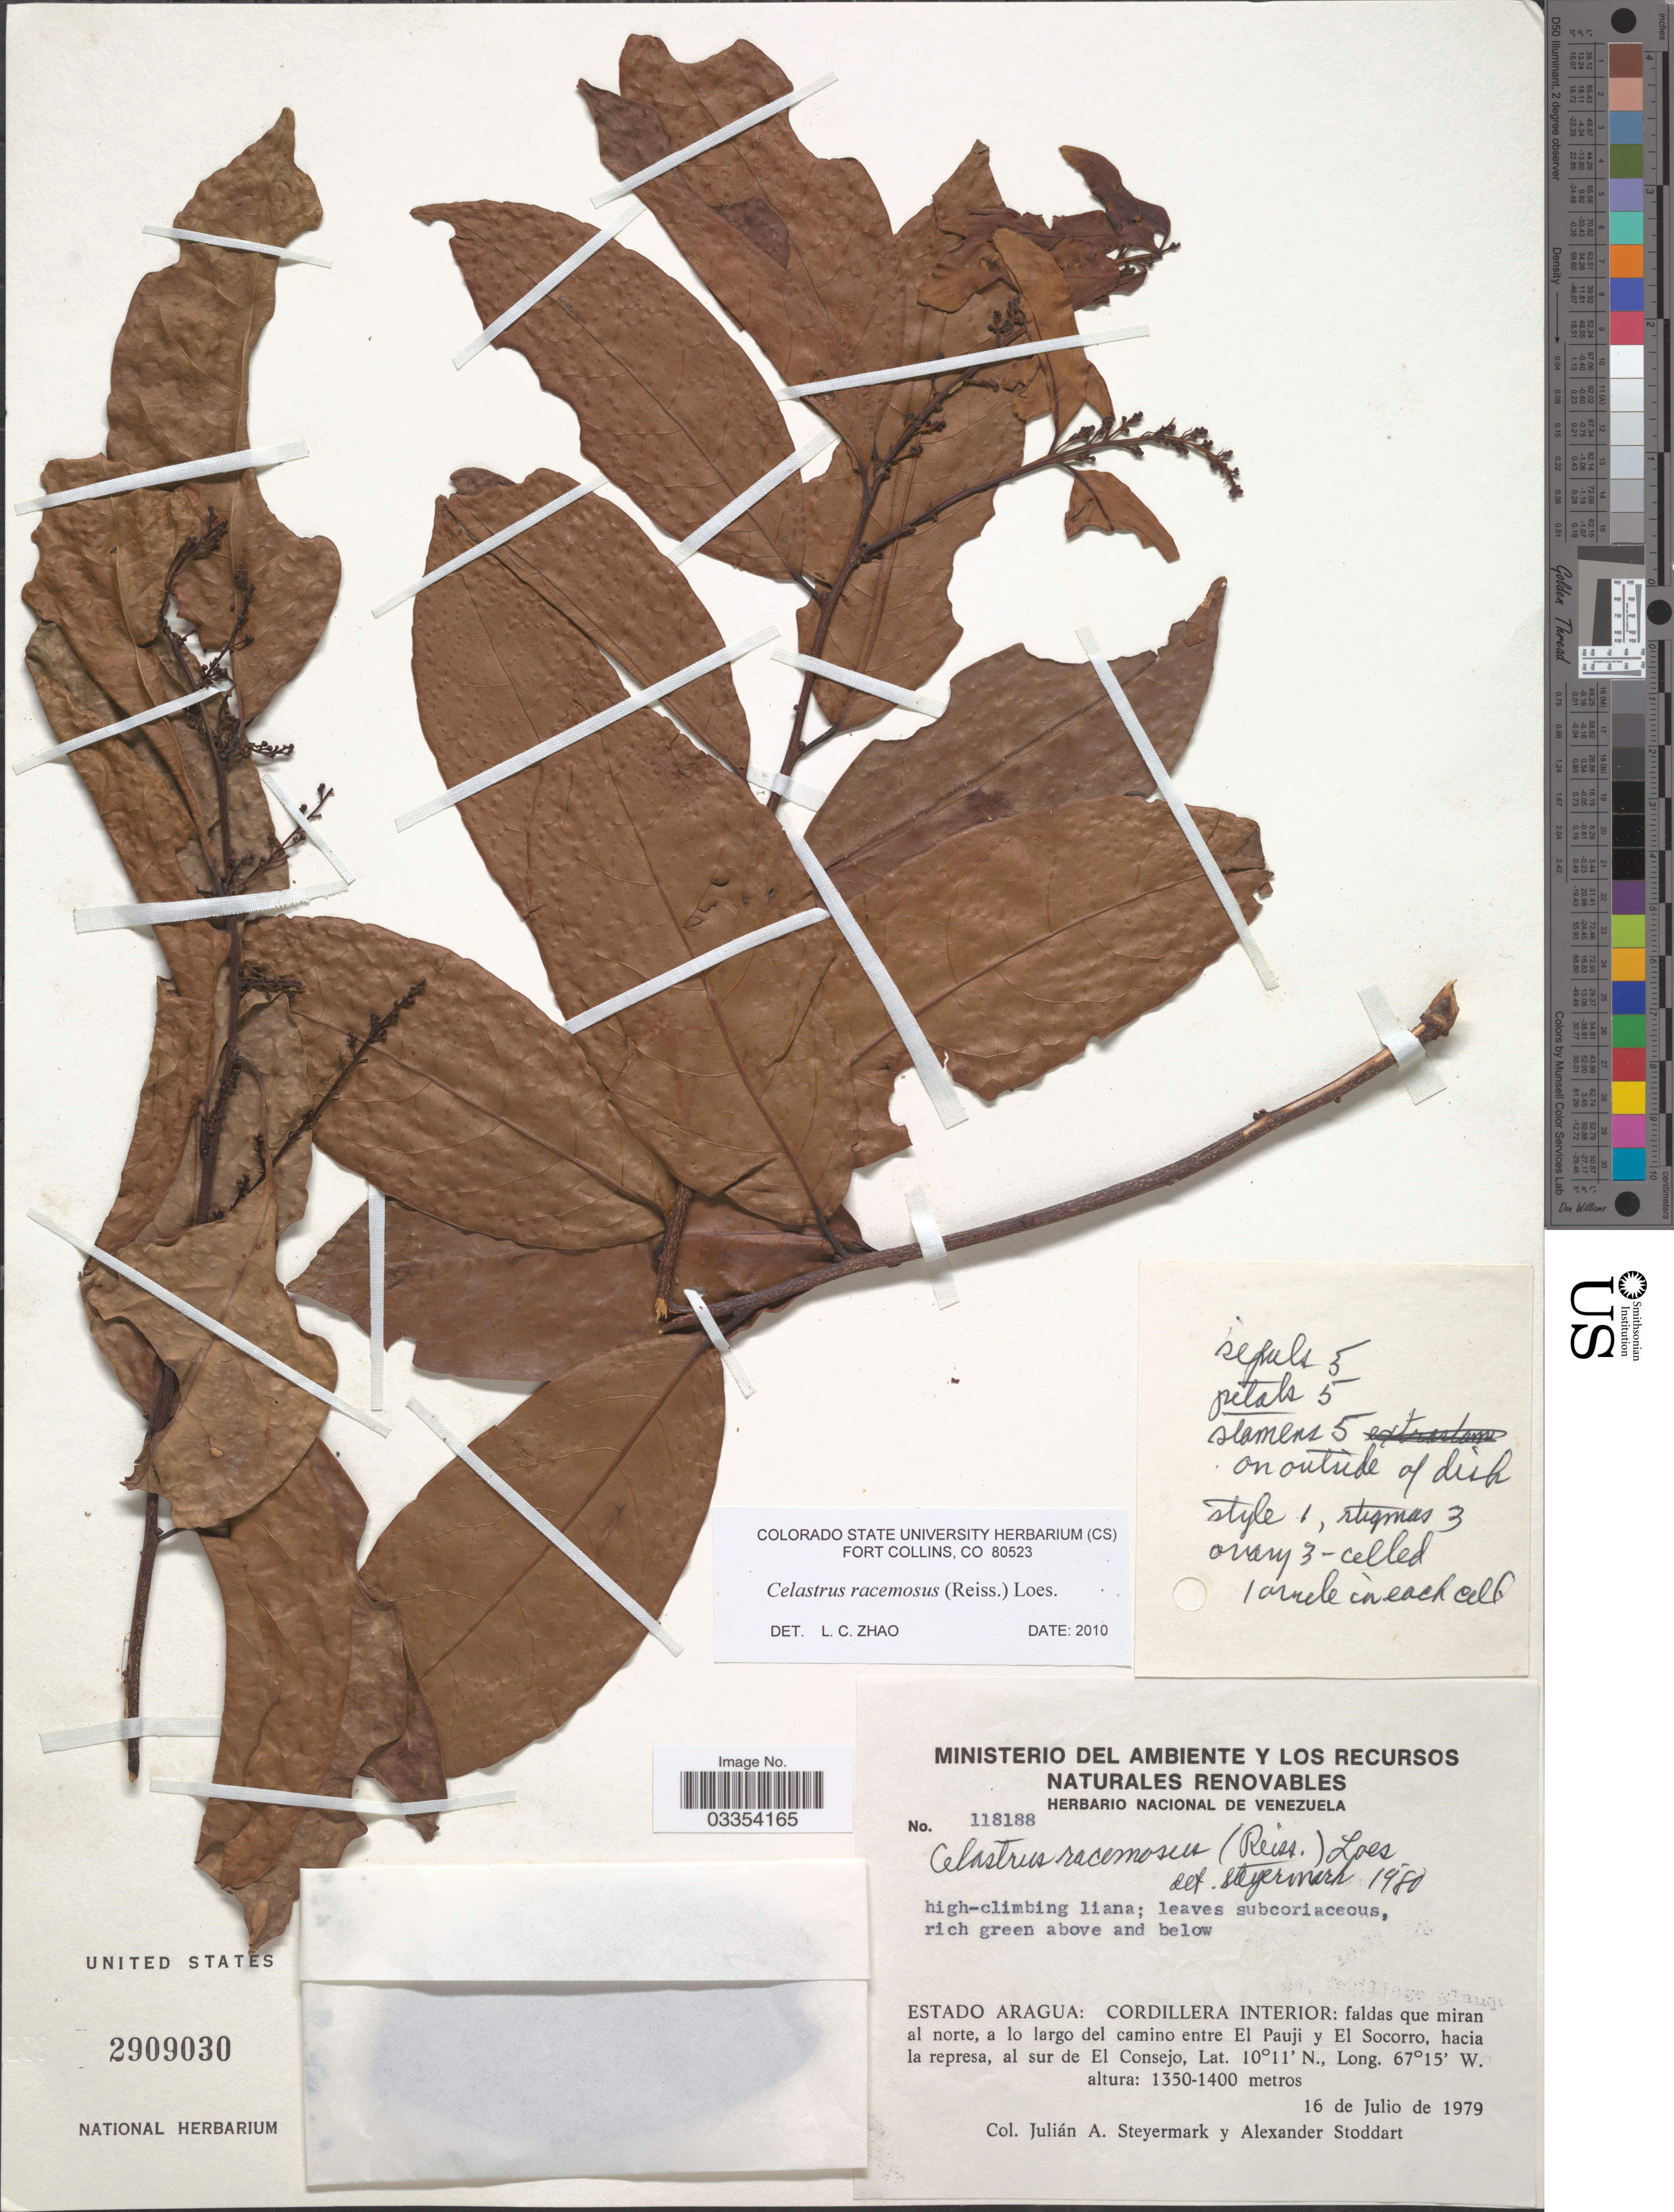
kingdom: Plantae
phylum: Tracheophyta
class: Magnoliopsida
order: Celastrales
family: Celastraceae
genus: Celastrus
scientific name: Celastrus racemosus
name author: Turcz.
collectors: J. Steyermark & A. Stoddart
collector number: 118188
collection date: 1979-07-16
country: Venezuela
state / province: Aragua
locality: Cordillera Interior: faldas que miran al norte, a lo largo del camino entre El Pauji y Socorro, hacia la represa, al sur de El Consejo.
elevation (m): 1350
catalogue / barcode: US 2909030